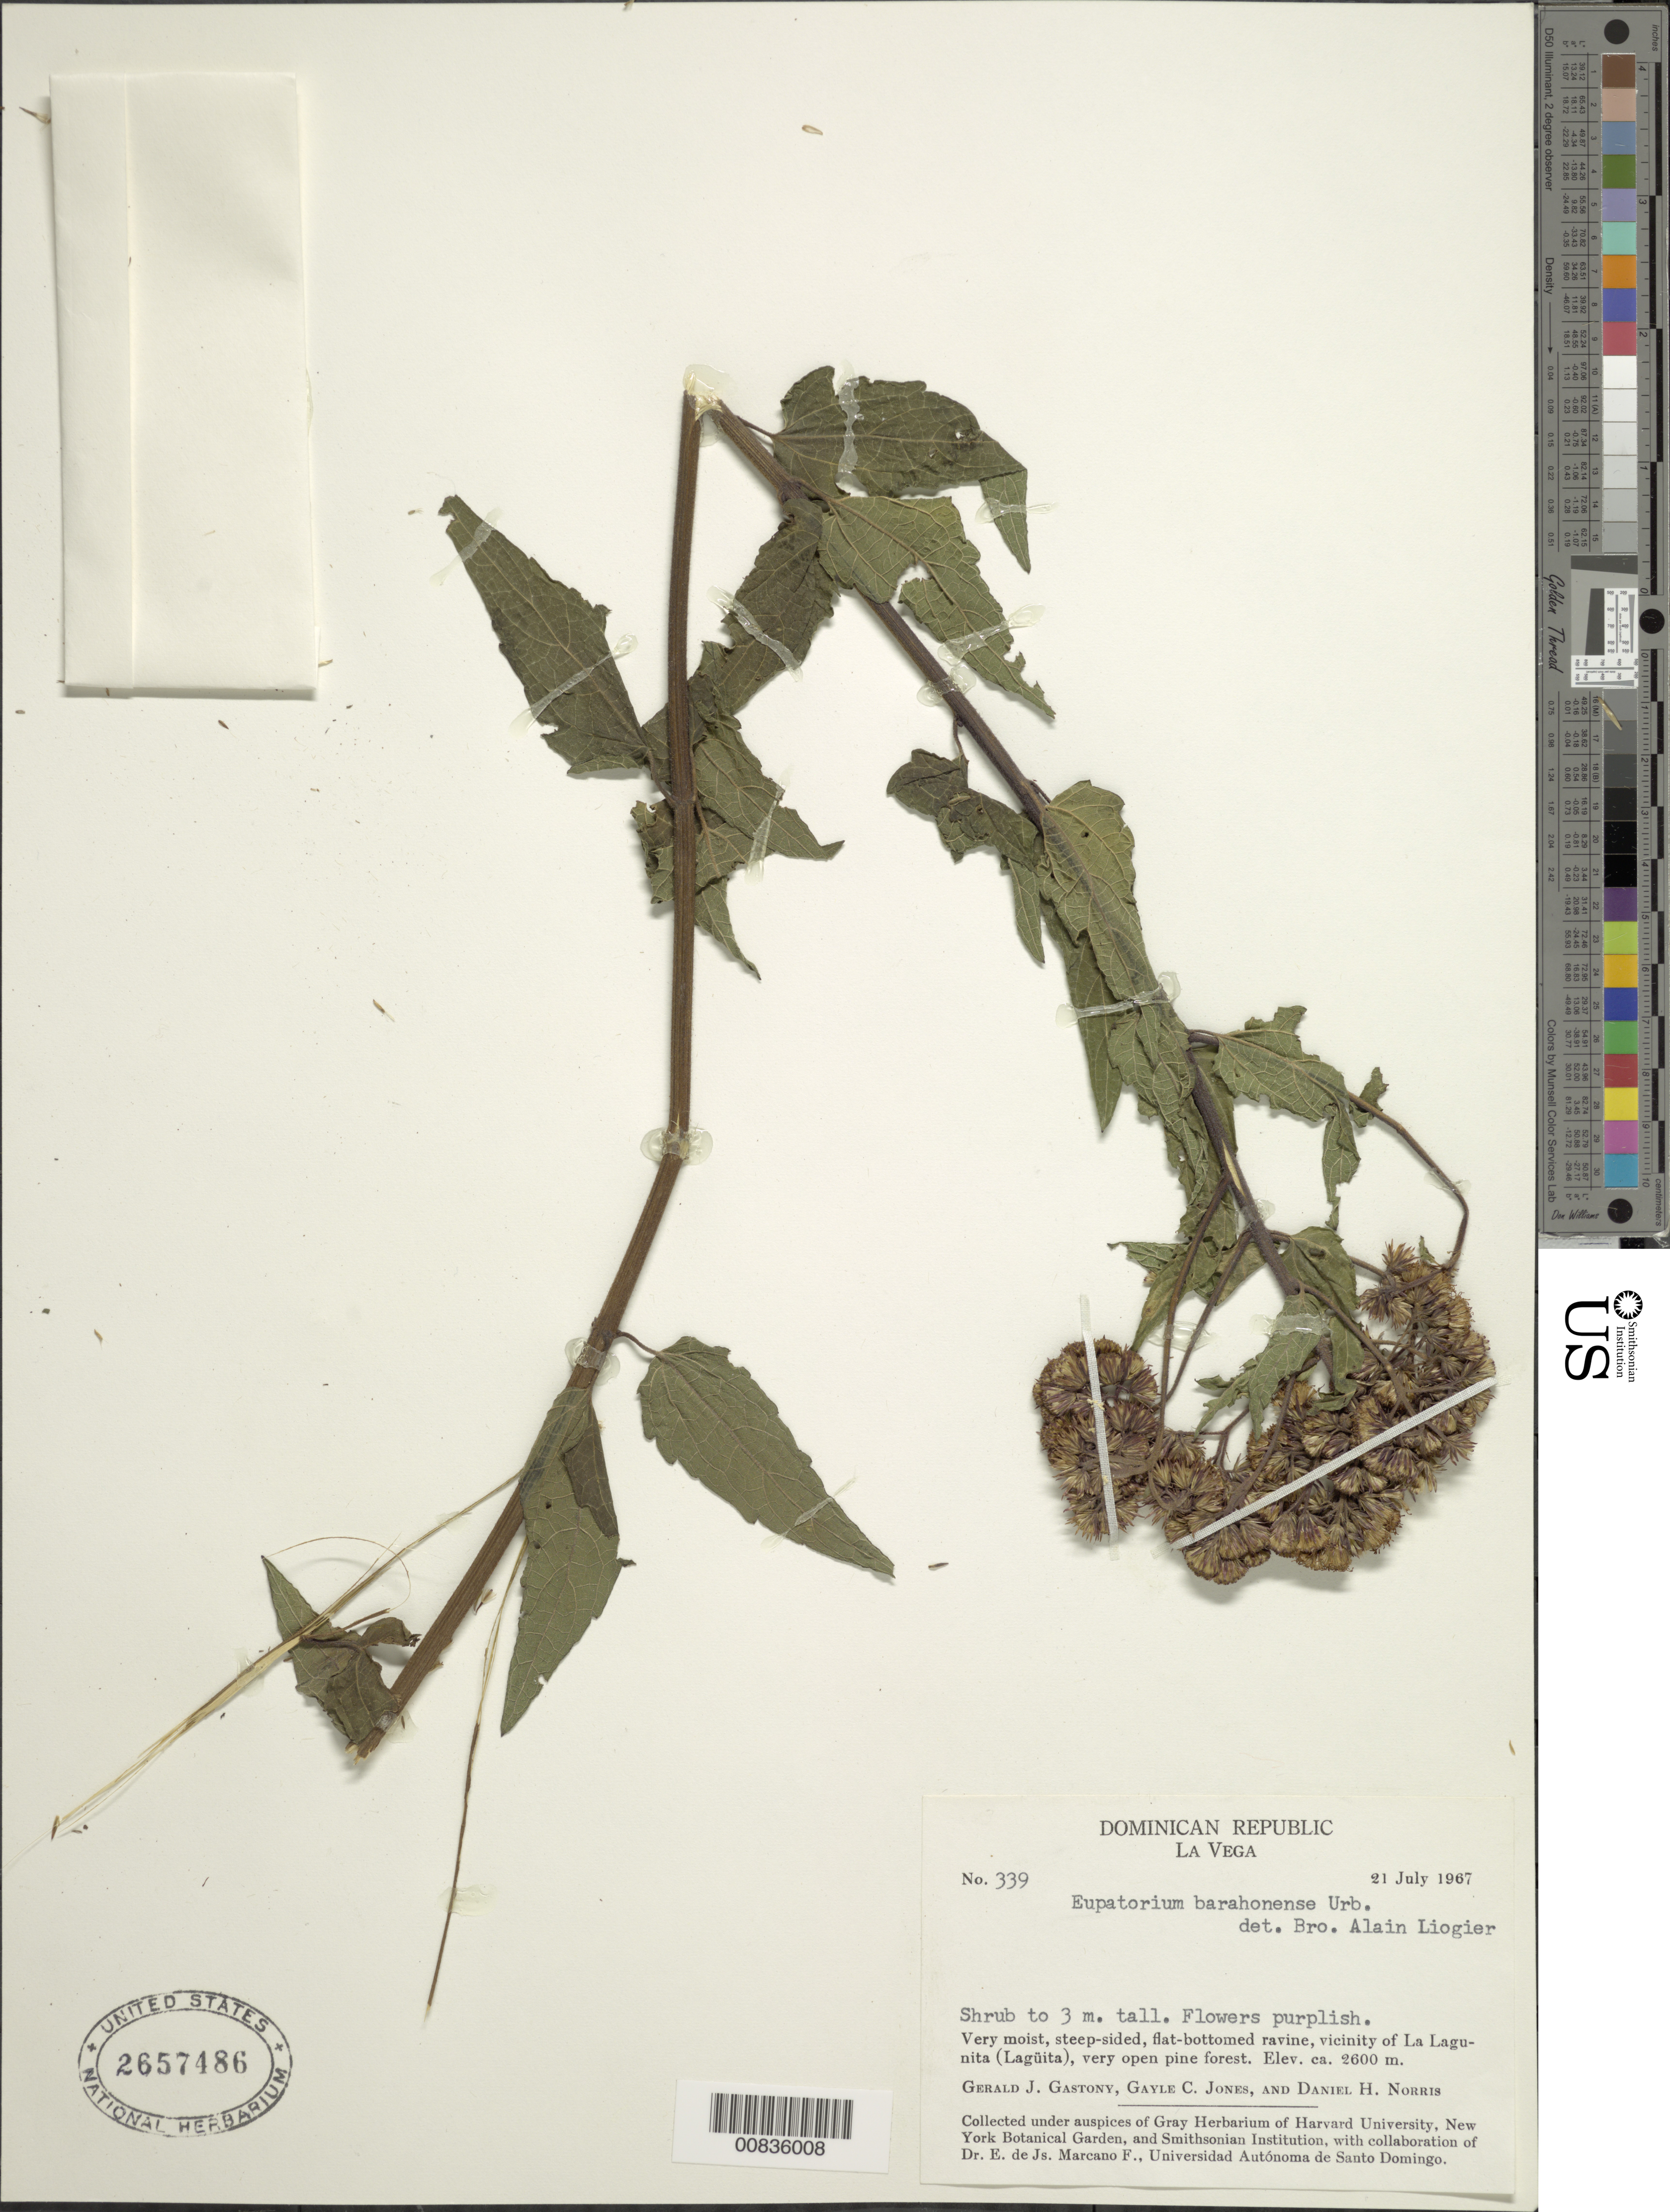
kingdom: Plantae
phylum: Tracheophyta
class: Magnoliopsida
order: Asterales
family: Asteraceae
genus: Koanophyllon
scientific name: Koanophyllon barahonense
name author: (Urb.) R.M. King & H. Rob.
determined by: Liogier, Alain H.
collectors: G. Gastony, G. C. Jones & D. H. Norris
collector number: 339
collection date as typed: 21 Jul 1967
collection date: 1967-07-21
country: Dominican Republic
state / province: La Vega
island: Hispaniola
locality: Vicinity of La Lagunita (Lagüita)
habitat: Very moist, steep-sided, flat-bottomed ravine, in very open pine forest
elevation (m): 2600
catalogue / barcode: US 2657486